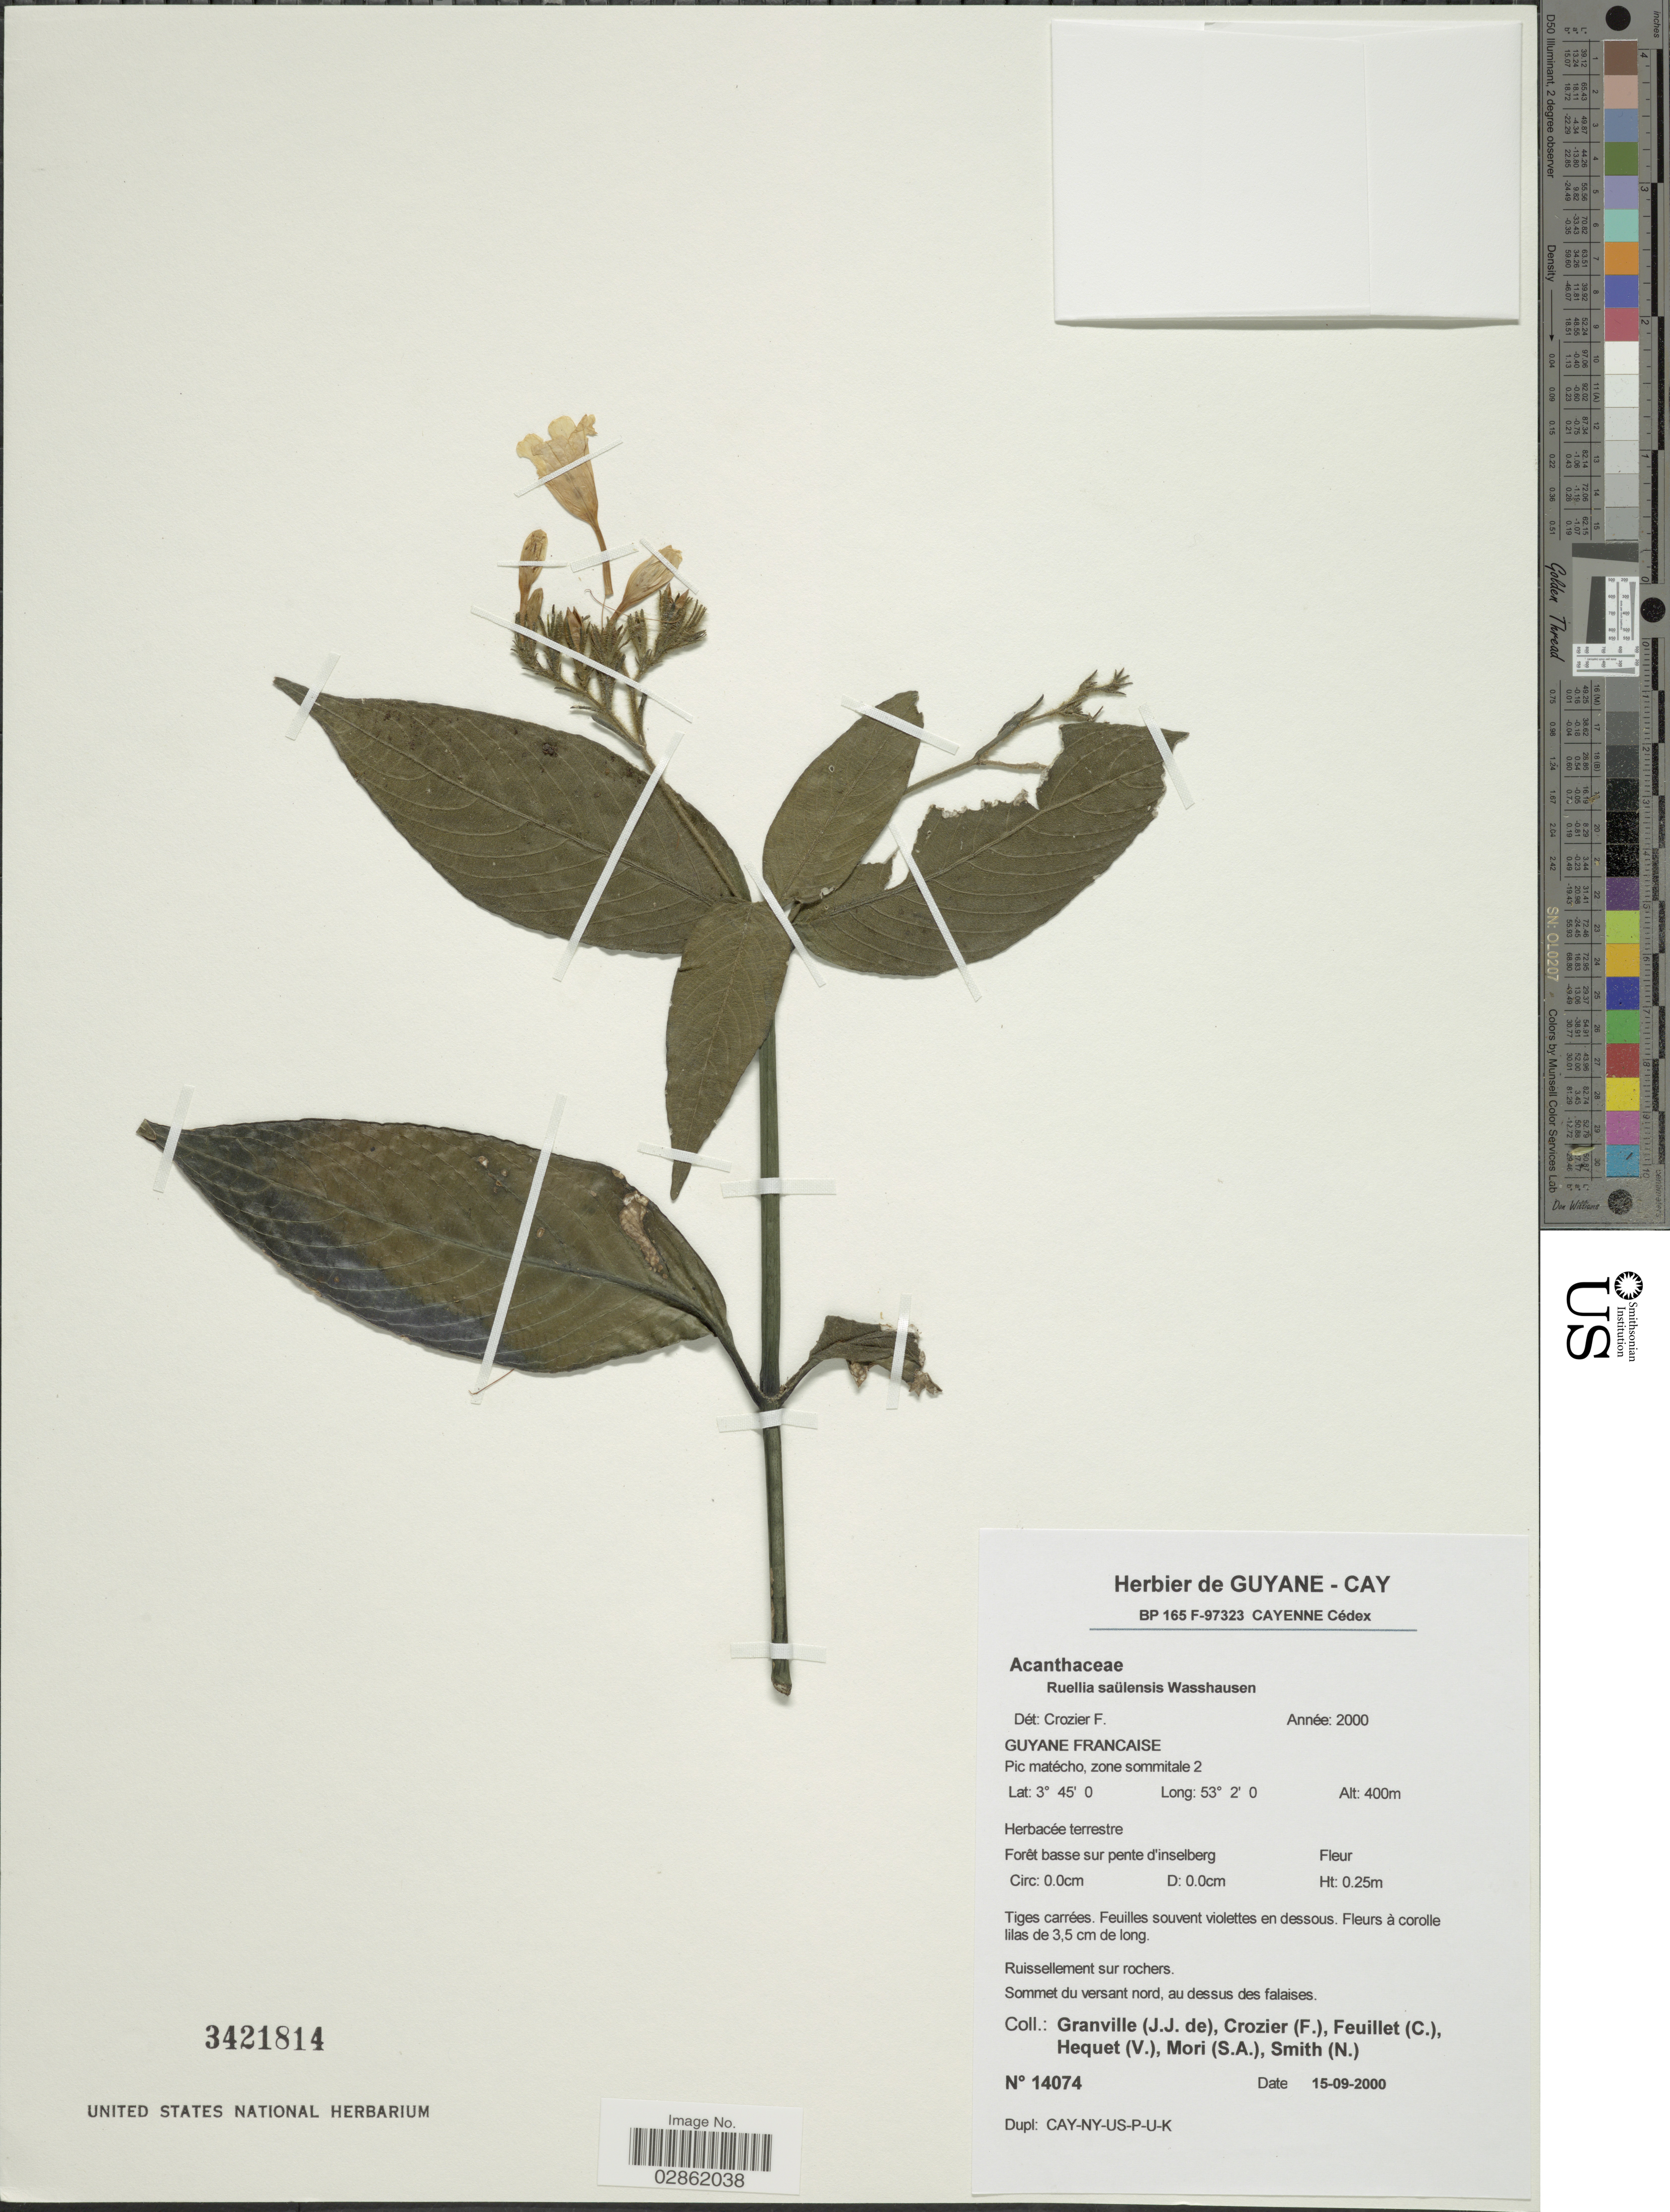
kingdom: Plantae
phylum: Tracheophyta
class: Magnoliopsida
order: Lamiales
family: Acanthaceae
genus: Ruellia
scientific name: Ruellia saülensis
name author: Wassh.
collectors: J.-J. de Granville, F. Crozier, C. Feuillet, V. Hequet & et al.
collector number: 14074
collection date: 2000-09-15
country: French Guiana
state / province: Cayenne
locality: Guyane Francaise, Pic matécho, zone sommitale 2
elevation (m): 400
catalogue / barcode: US 3421814